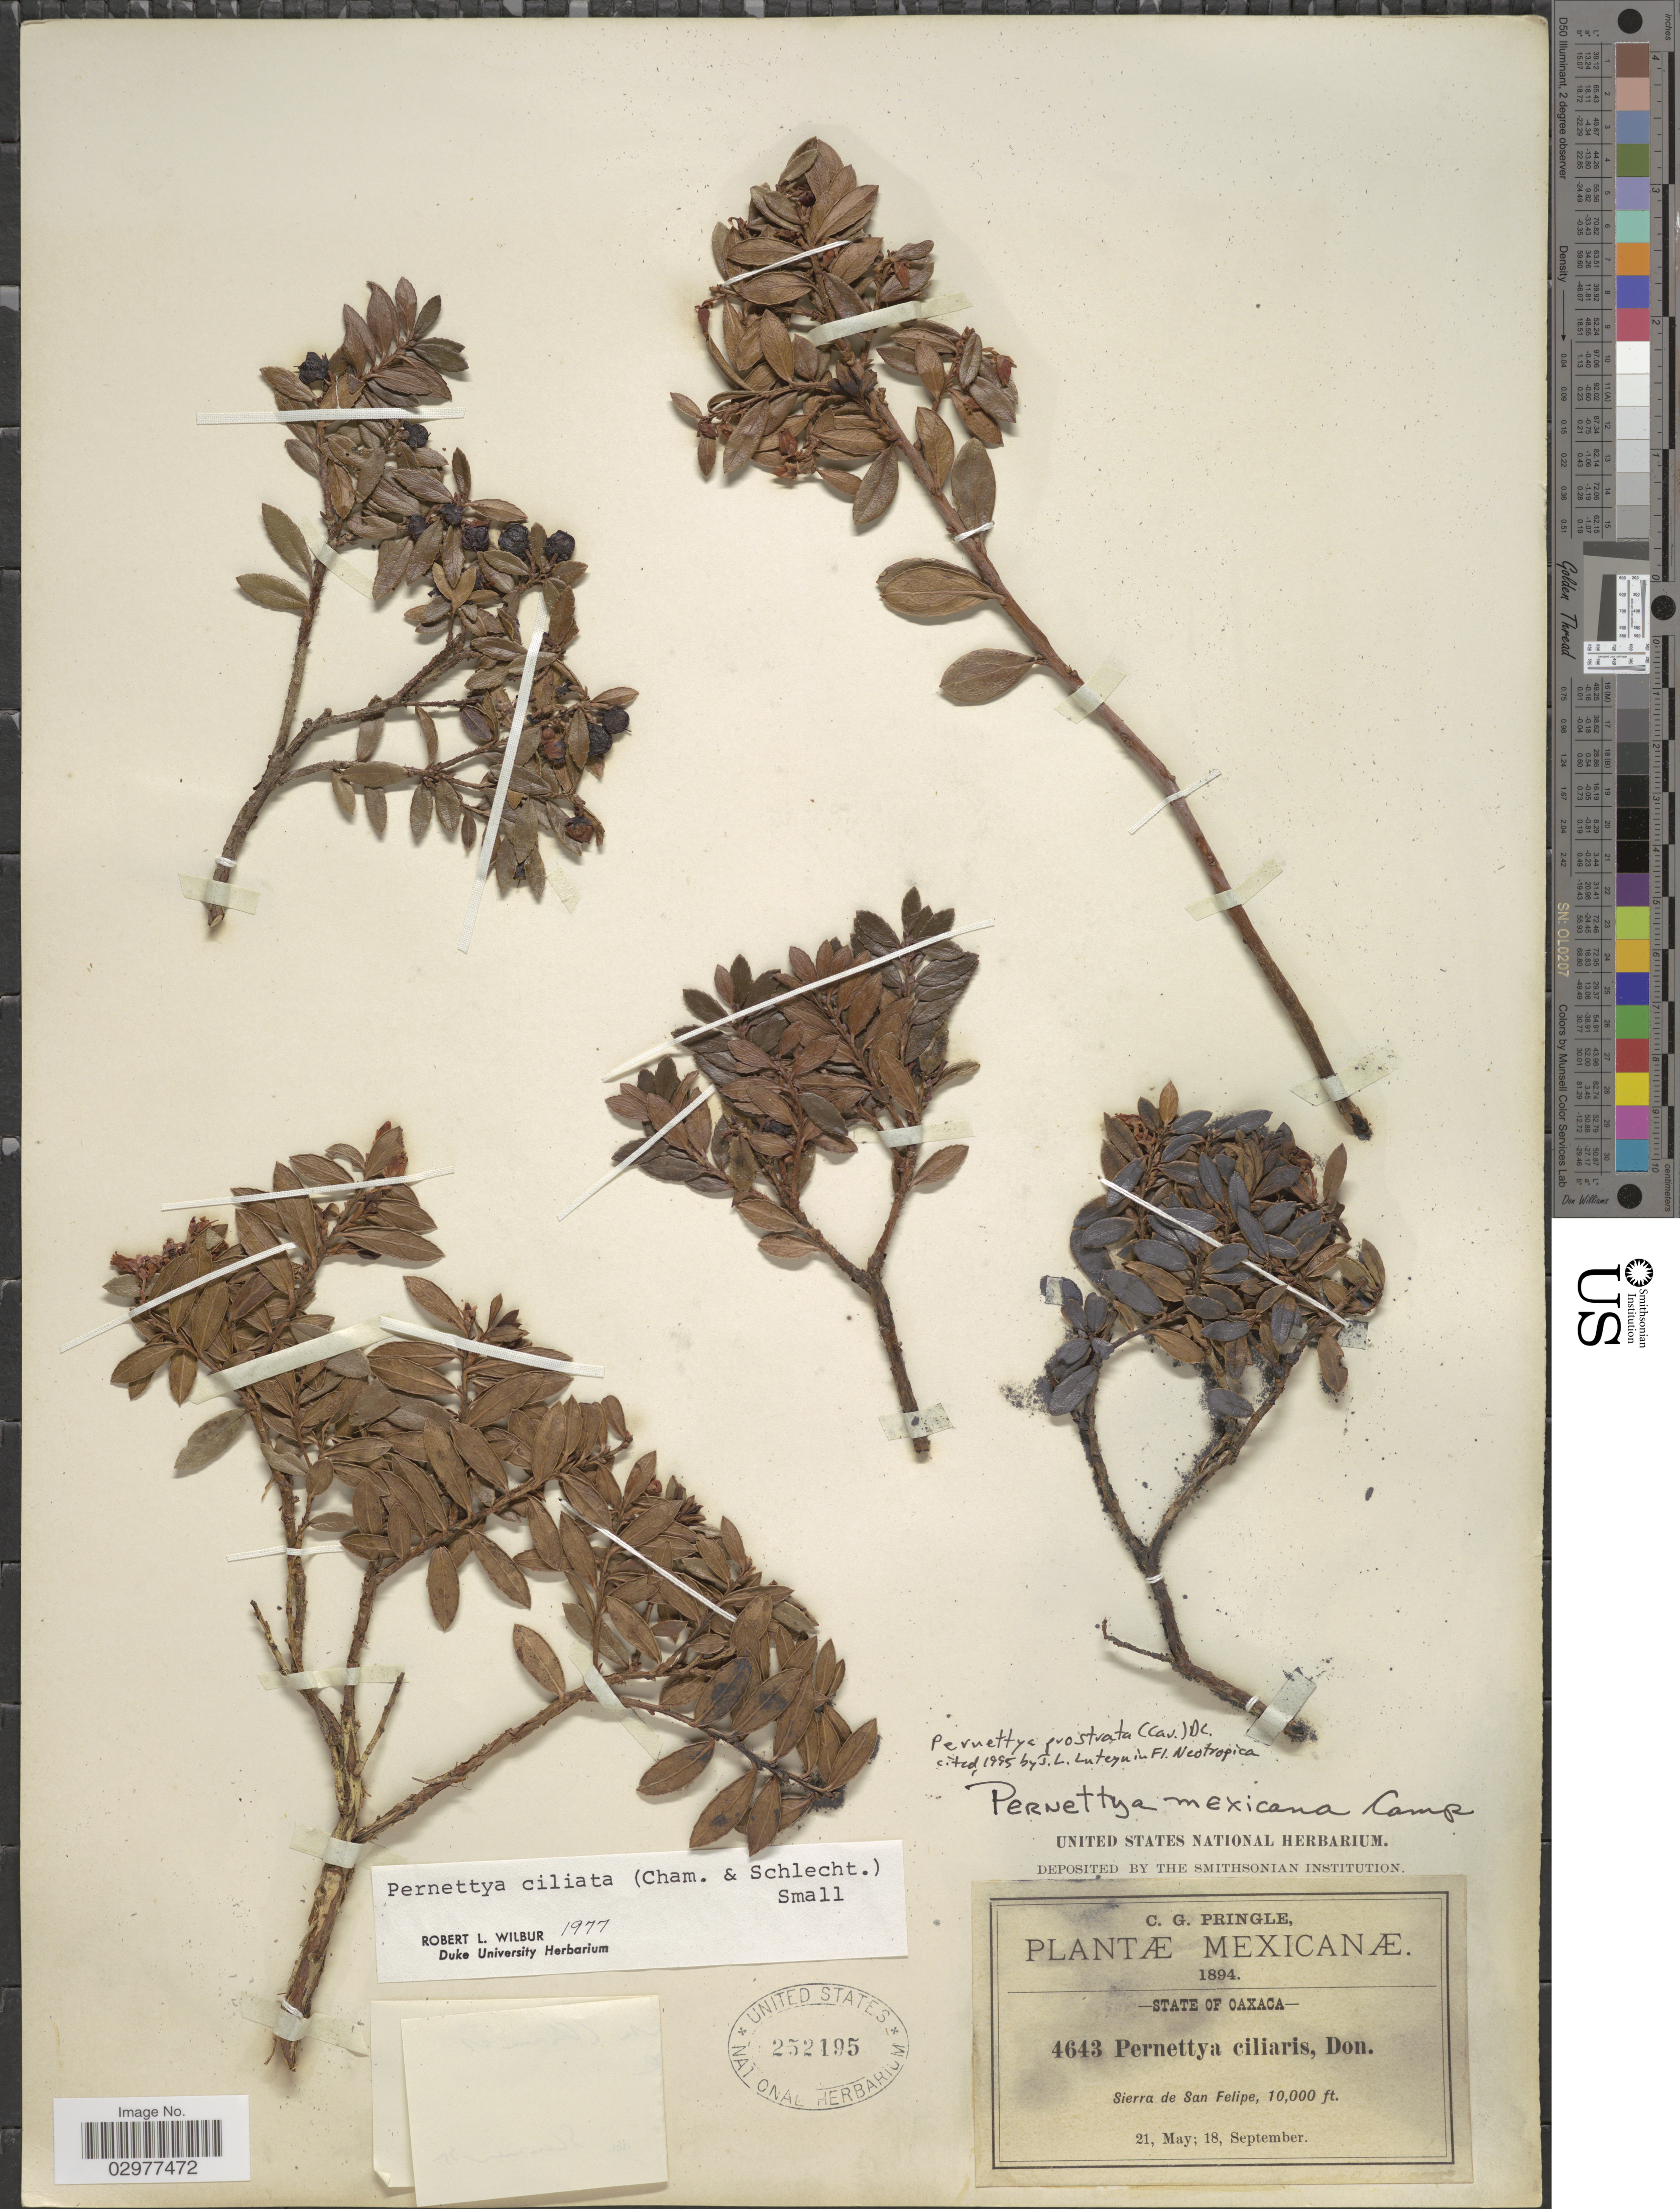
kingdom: Plantae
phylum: Tracheophyta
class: Magnoliopsida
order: Ericales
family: Ericaceae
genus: Pernettya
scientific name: Pernettya prostrata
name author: (Cav.) DC.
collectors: C. G. Pringle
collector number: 4643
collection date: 1894-05-21/1894-09-18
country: Mexico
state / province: Oaxaca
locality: Sierra de San Felipe.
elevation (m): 3048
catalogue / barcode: US 252195